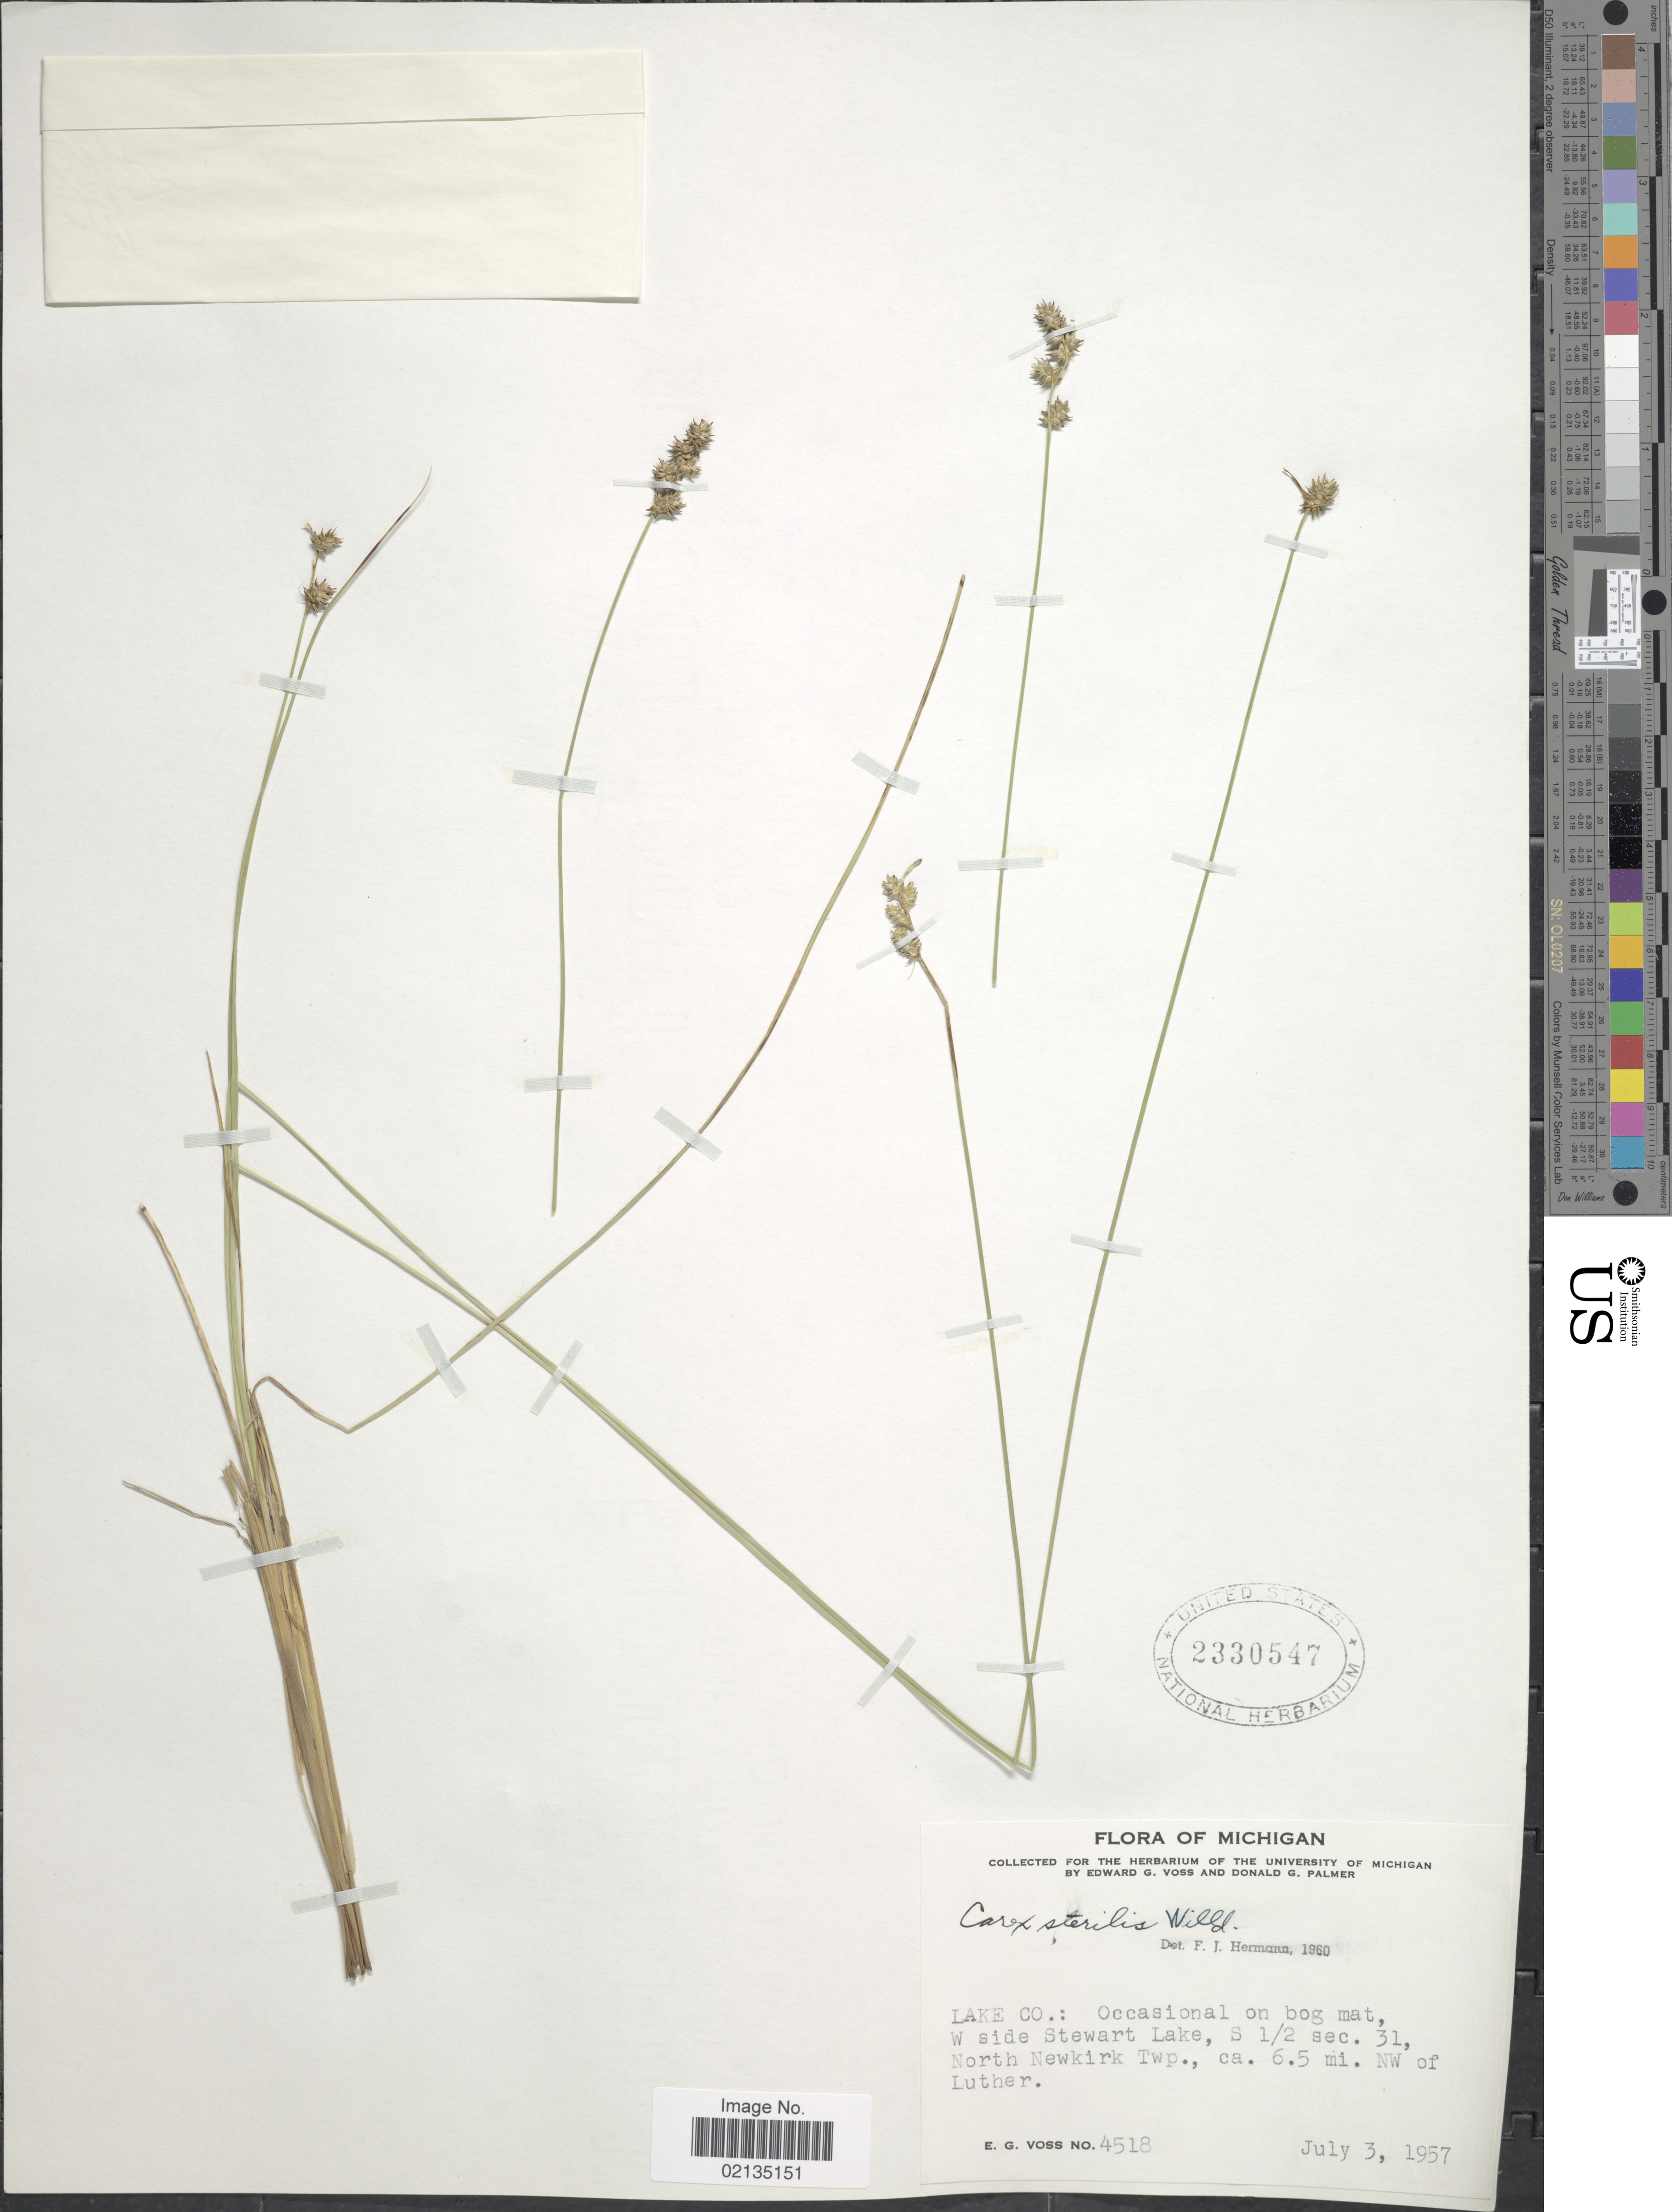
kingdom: Plantae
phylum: Tracheophyta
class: Liliopsida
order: Poales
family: Cyperaceae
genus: Carex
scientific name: Carex sterilis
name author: Willd.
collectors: E. G. Voss & D. Palmer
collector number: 4518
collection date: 1957-07-03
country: United States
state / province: Michigan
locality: Lake Co.: on bog mat, W side Stewart Lake, S½ sec. 31, North Newkirk Twp., ca, 6.5 mi. NW of Luther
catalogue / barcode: US 2330547